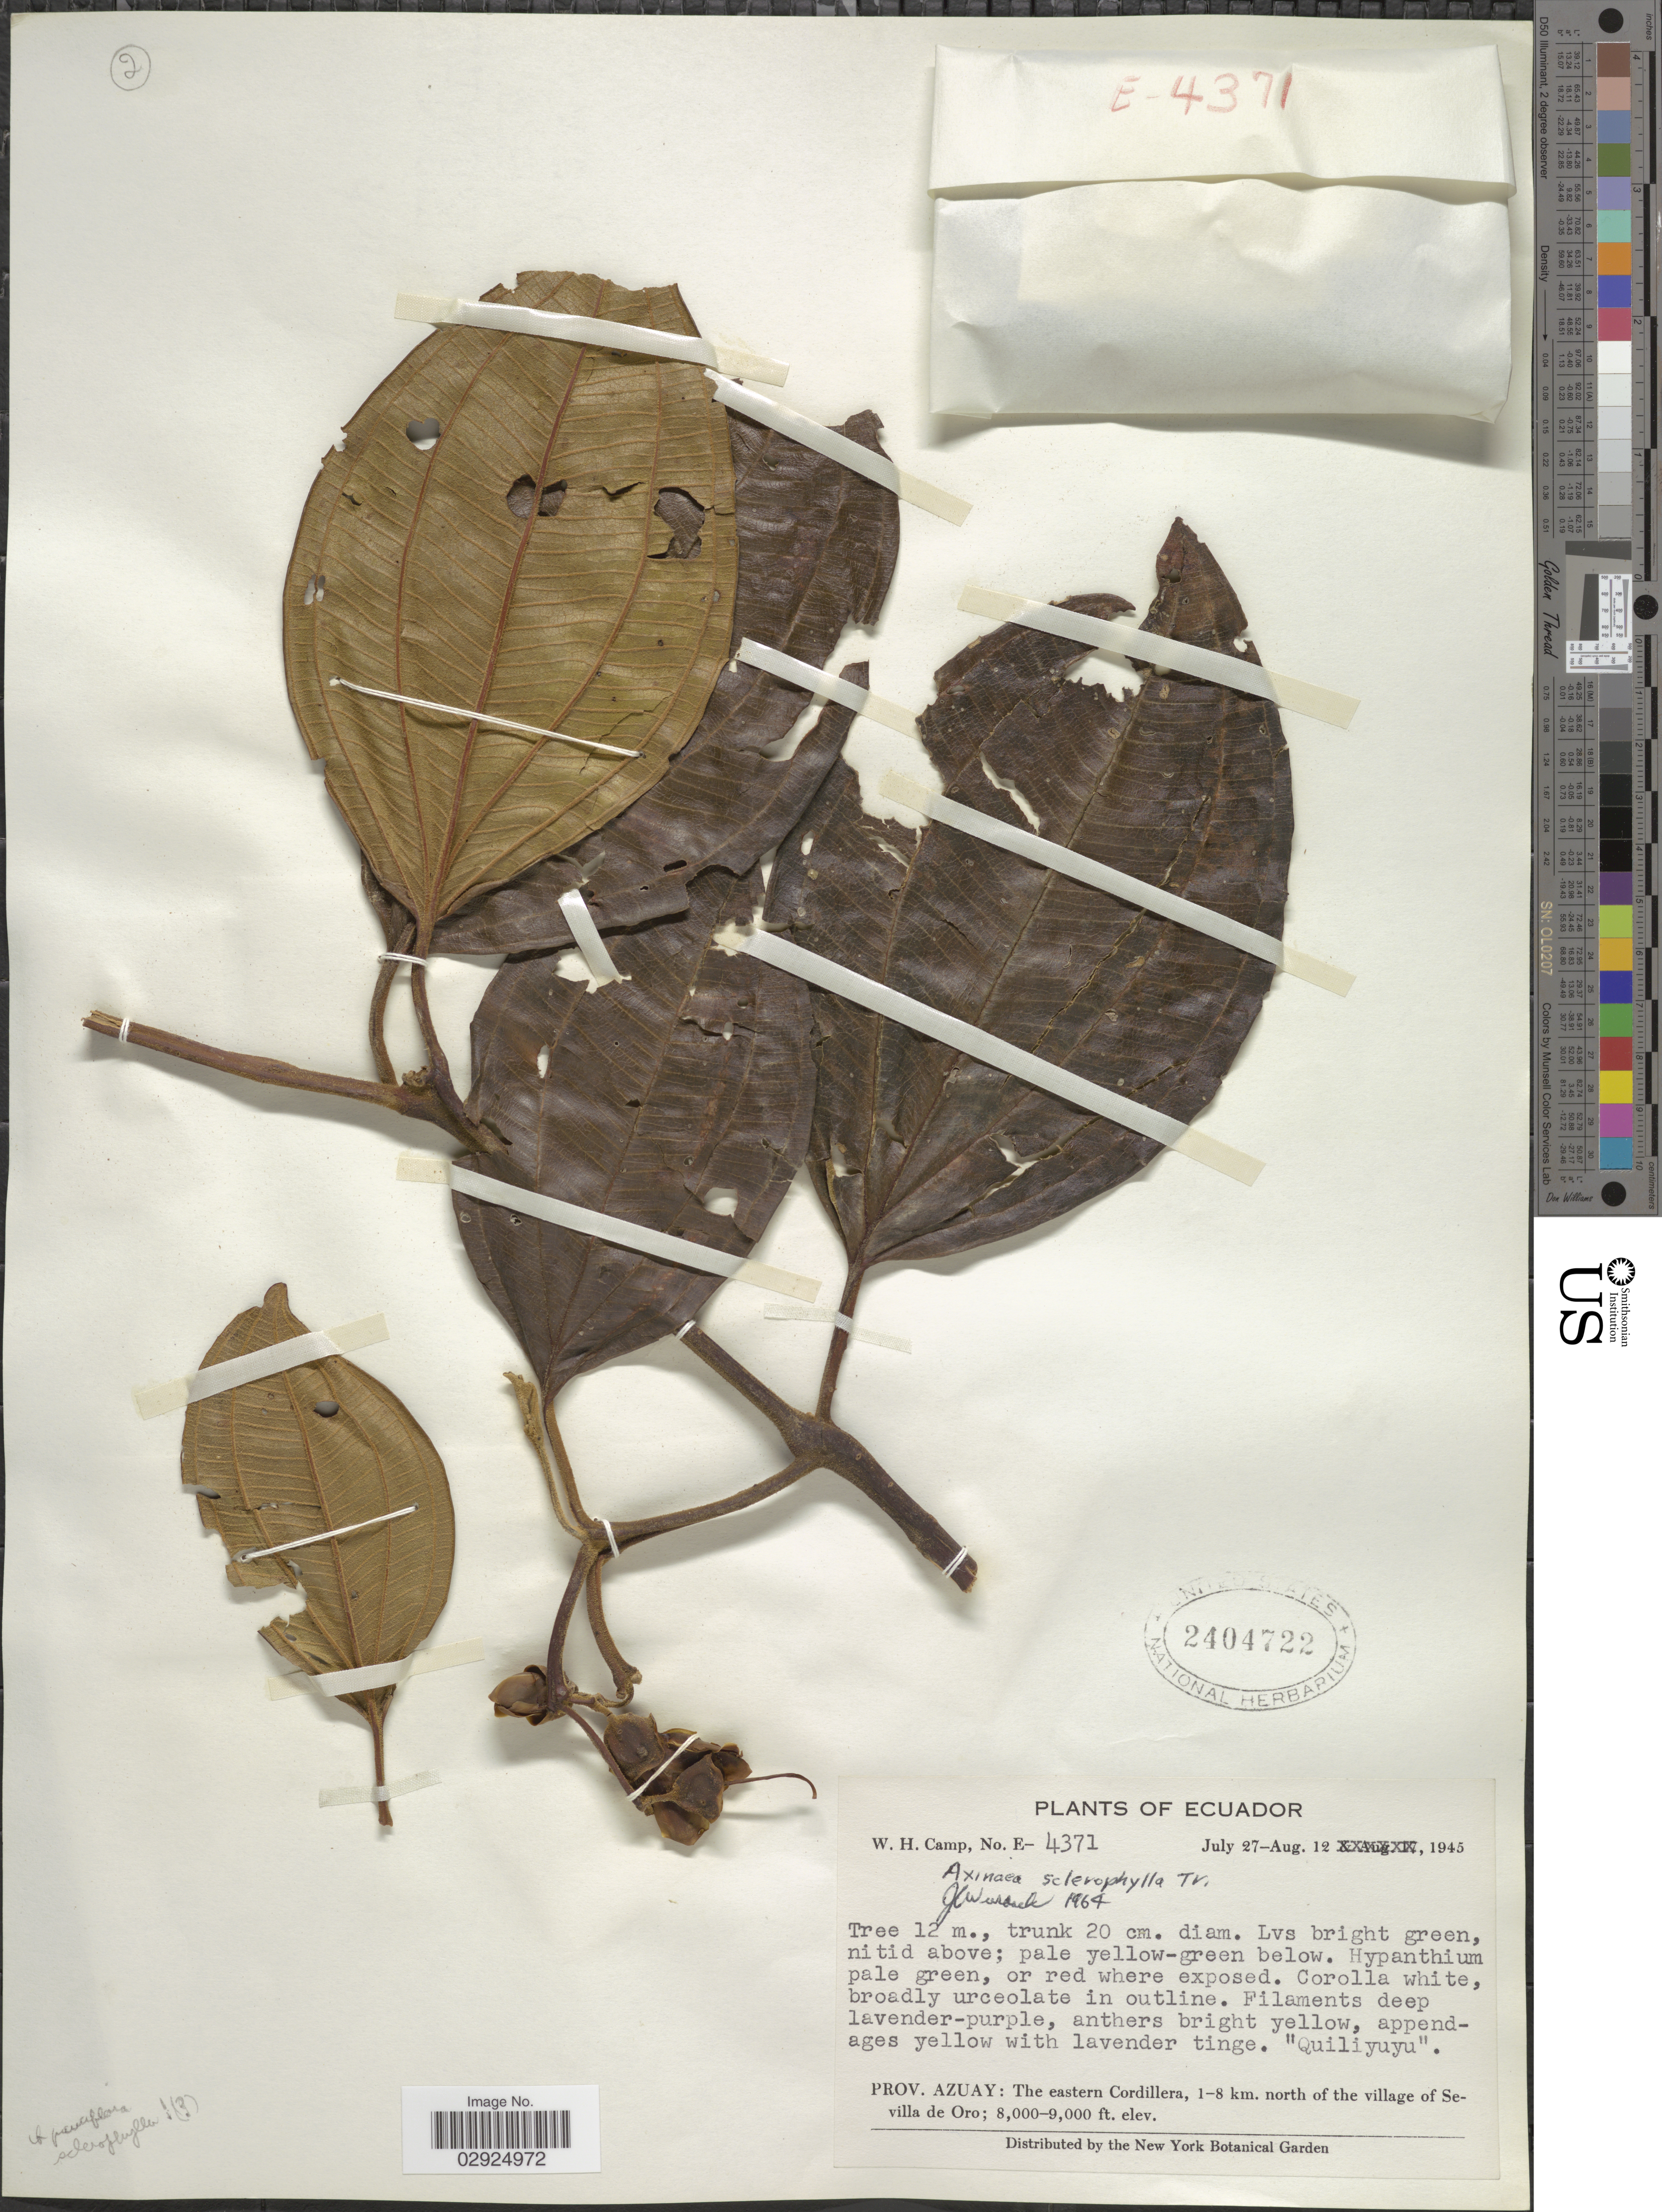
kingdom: Plantae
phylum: Tracheophyta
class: Magnoliopsida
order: Myrtales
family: Melastomataceae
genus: Axinaea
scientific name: Axinaea sclerophylla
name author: Triana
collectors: W. H. Camp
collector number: E-4371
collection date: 1945-07-27/1945-08-12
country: Ecuador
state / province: Azuay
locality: Prov. Azuay: The eastern Cordillera, 1-8 km. north of the village of Sevilla de Oro.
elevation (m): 2438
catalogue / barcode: US 2404722